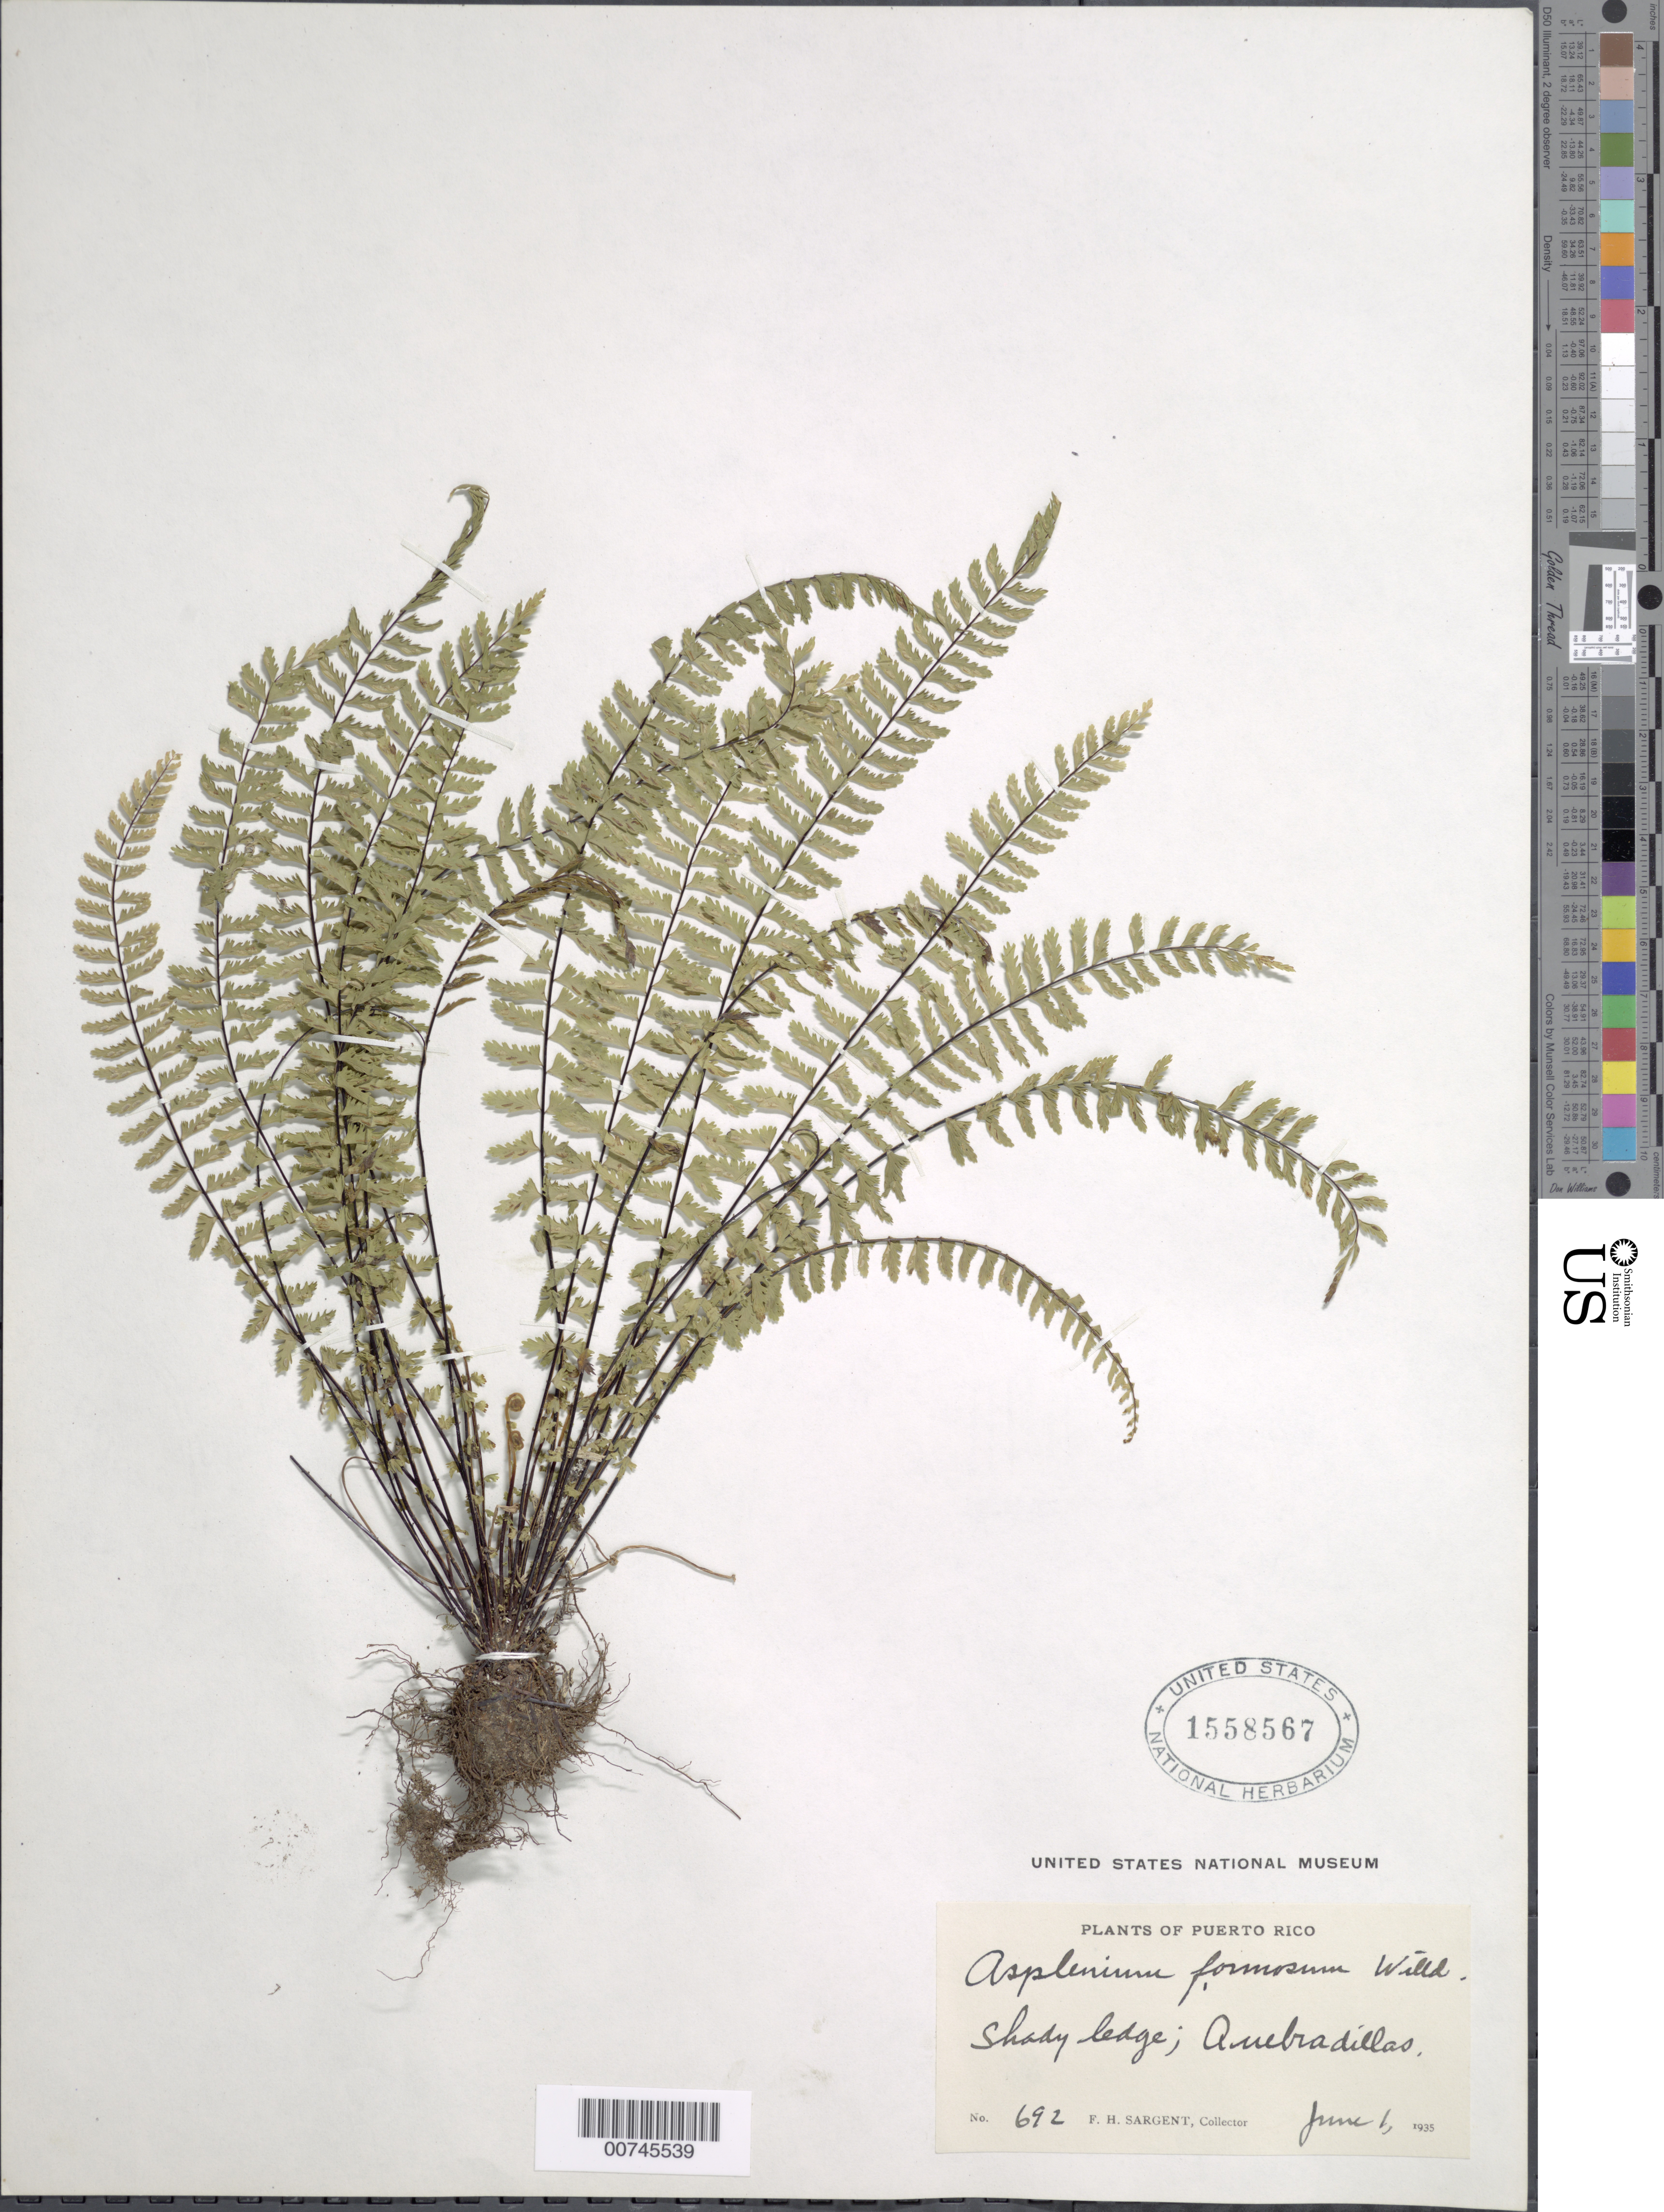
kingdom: Plantae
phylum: Tracheophyta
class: Polypodiopsida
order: Polypodiales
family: Aspleniaceae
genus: Asplenium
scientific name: Asplenium formosum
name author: Willd.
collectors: F. H. Sargent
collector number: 692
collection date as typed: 01 Jun 1935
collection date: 1935-06-01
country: Puerto Rico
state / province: Quebradillas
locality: Quebradillas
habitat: Shady ledge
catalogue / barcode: US 1558567